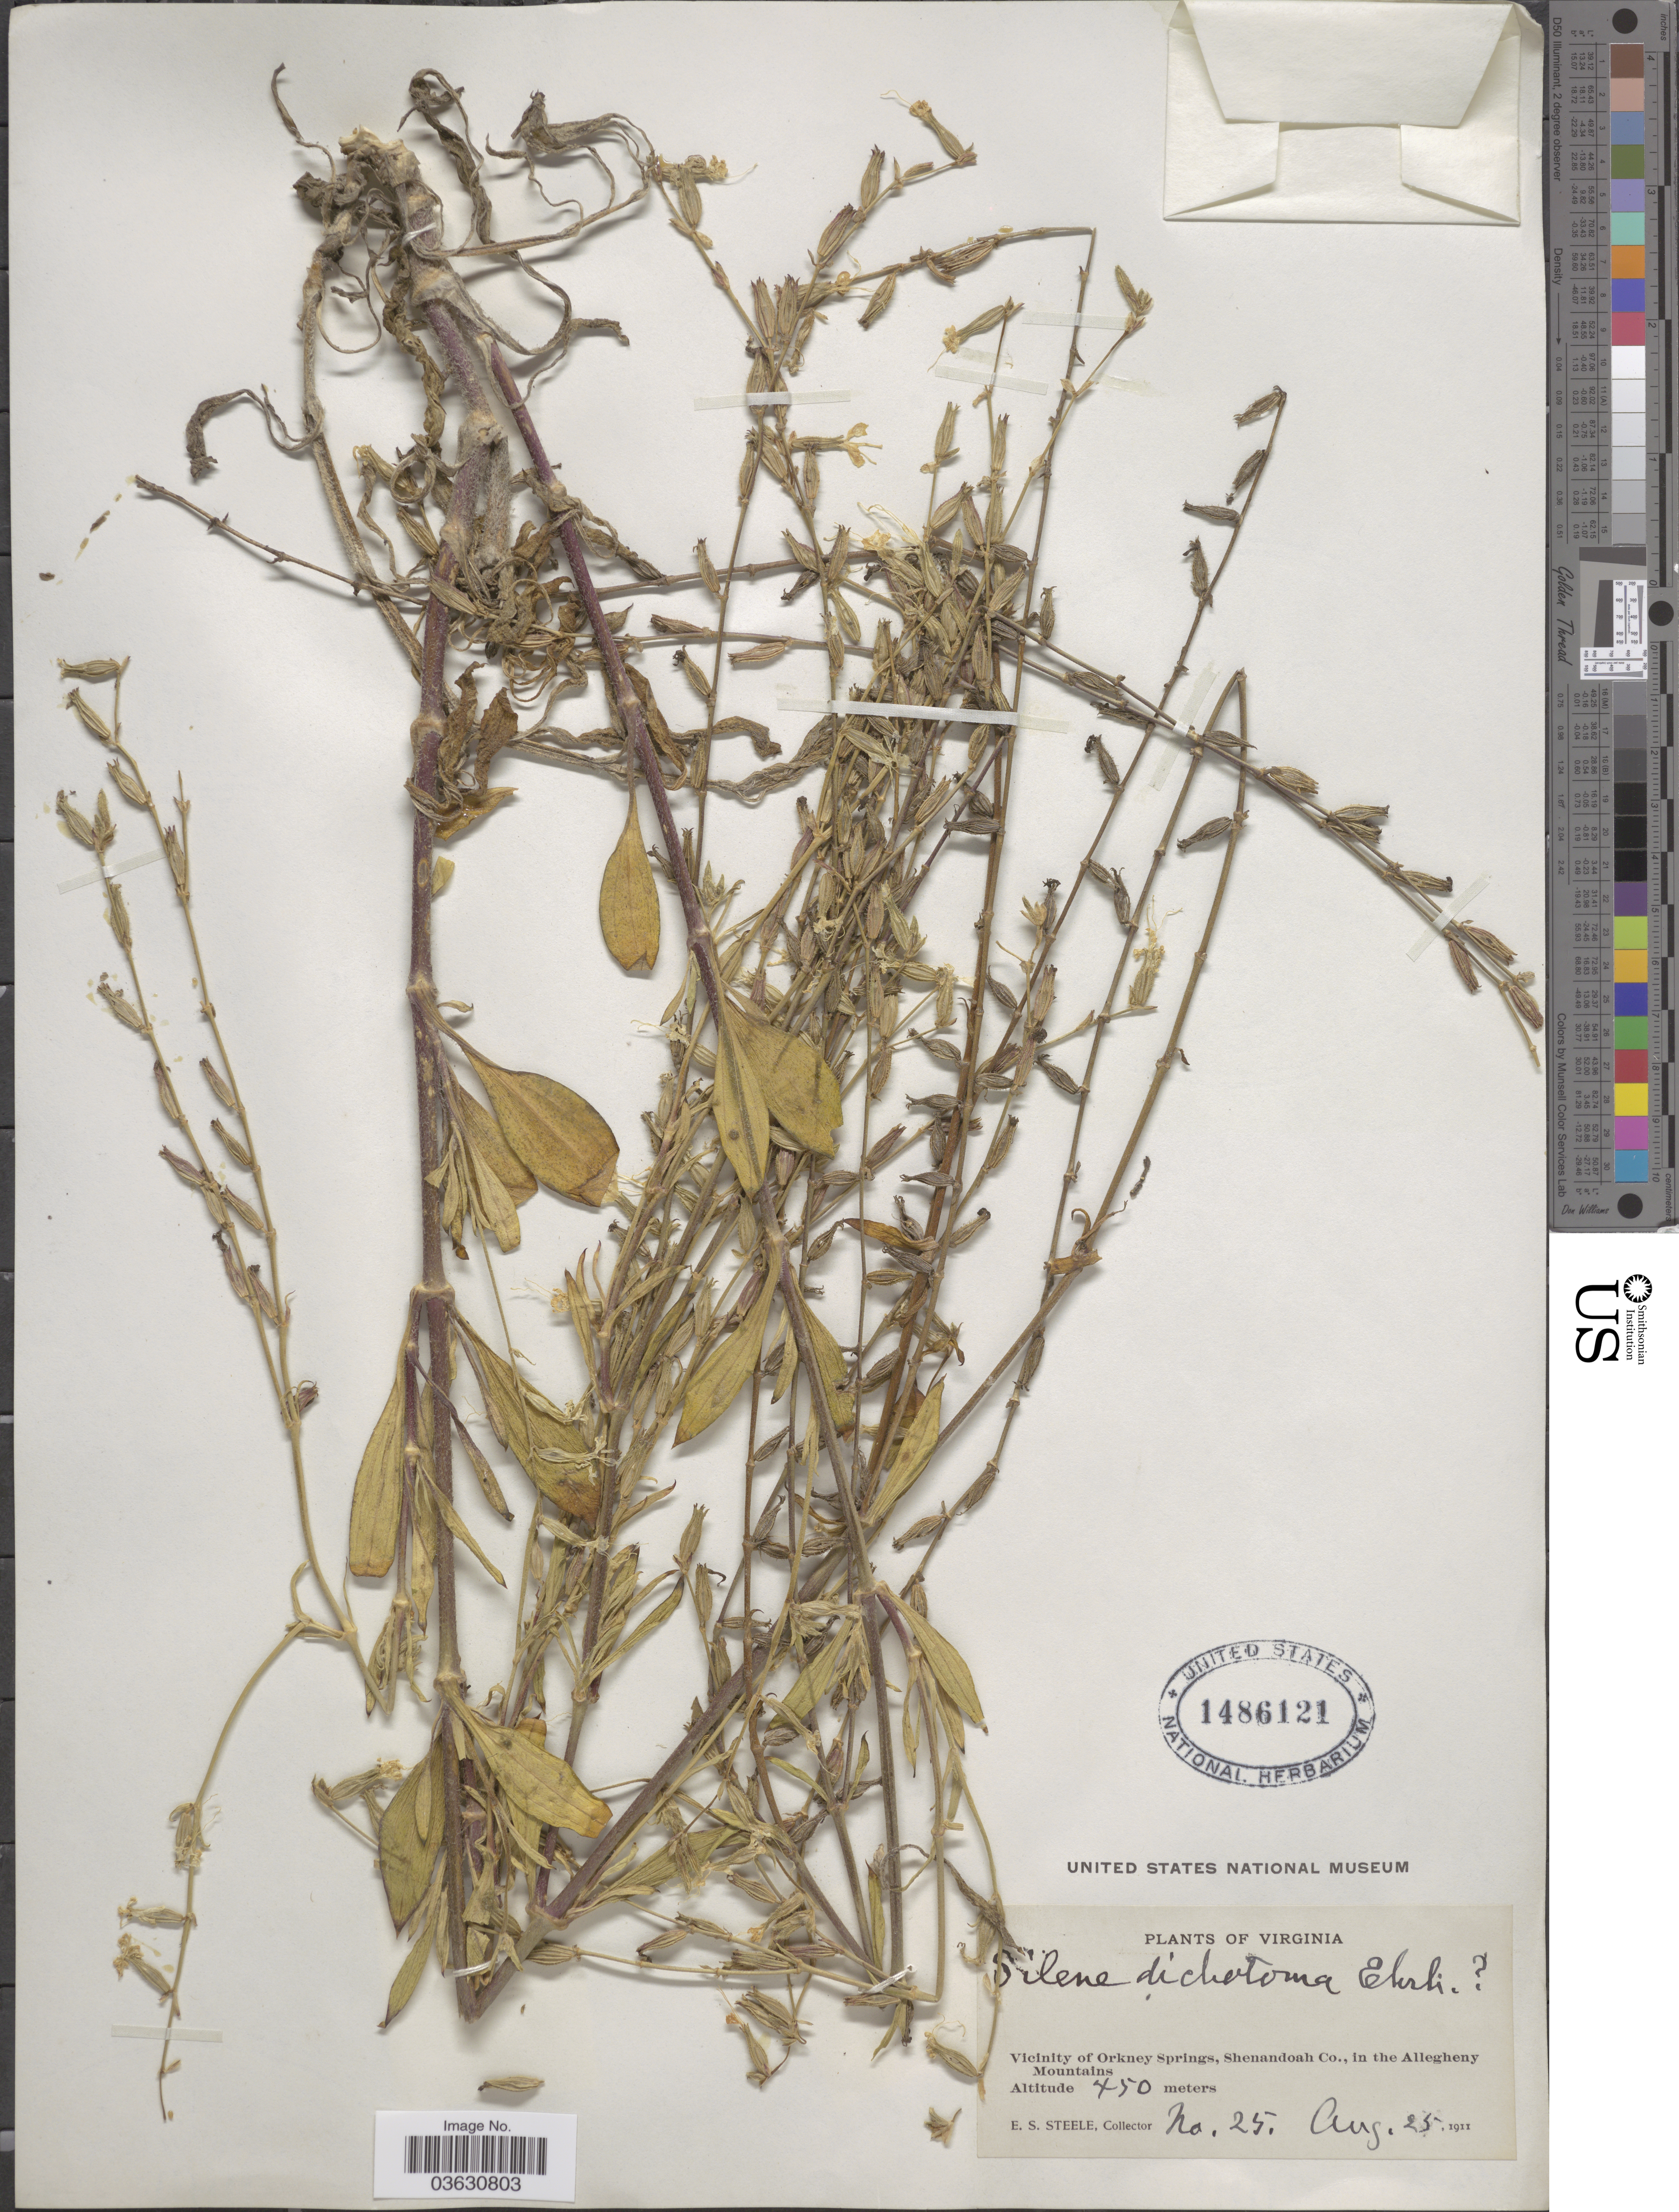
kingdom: Plantae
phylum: Tracheophyta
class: Magnoliopsida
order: Caryophyllales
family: Caryophyllaceae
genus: Silene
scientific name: Silene dichotoma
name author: Ehrh.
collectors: E. Steele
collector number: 25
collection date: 1911-08-25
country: United States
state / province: Virginia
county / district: Shenandoah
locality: Vicinity of Orkney Springs, Shenandoah Co., in the Allegheny Mountains.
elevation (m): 450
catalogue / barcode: US 1486121